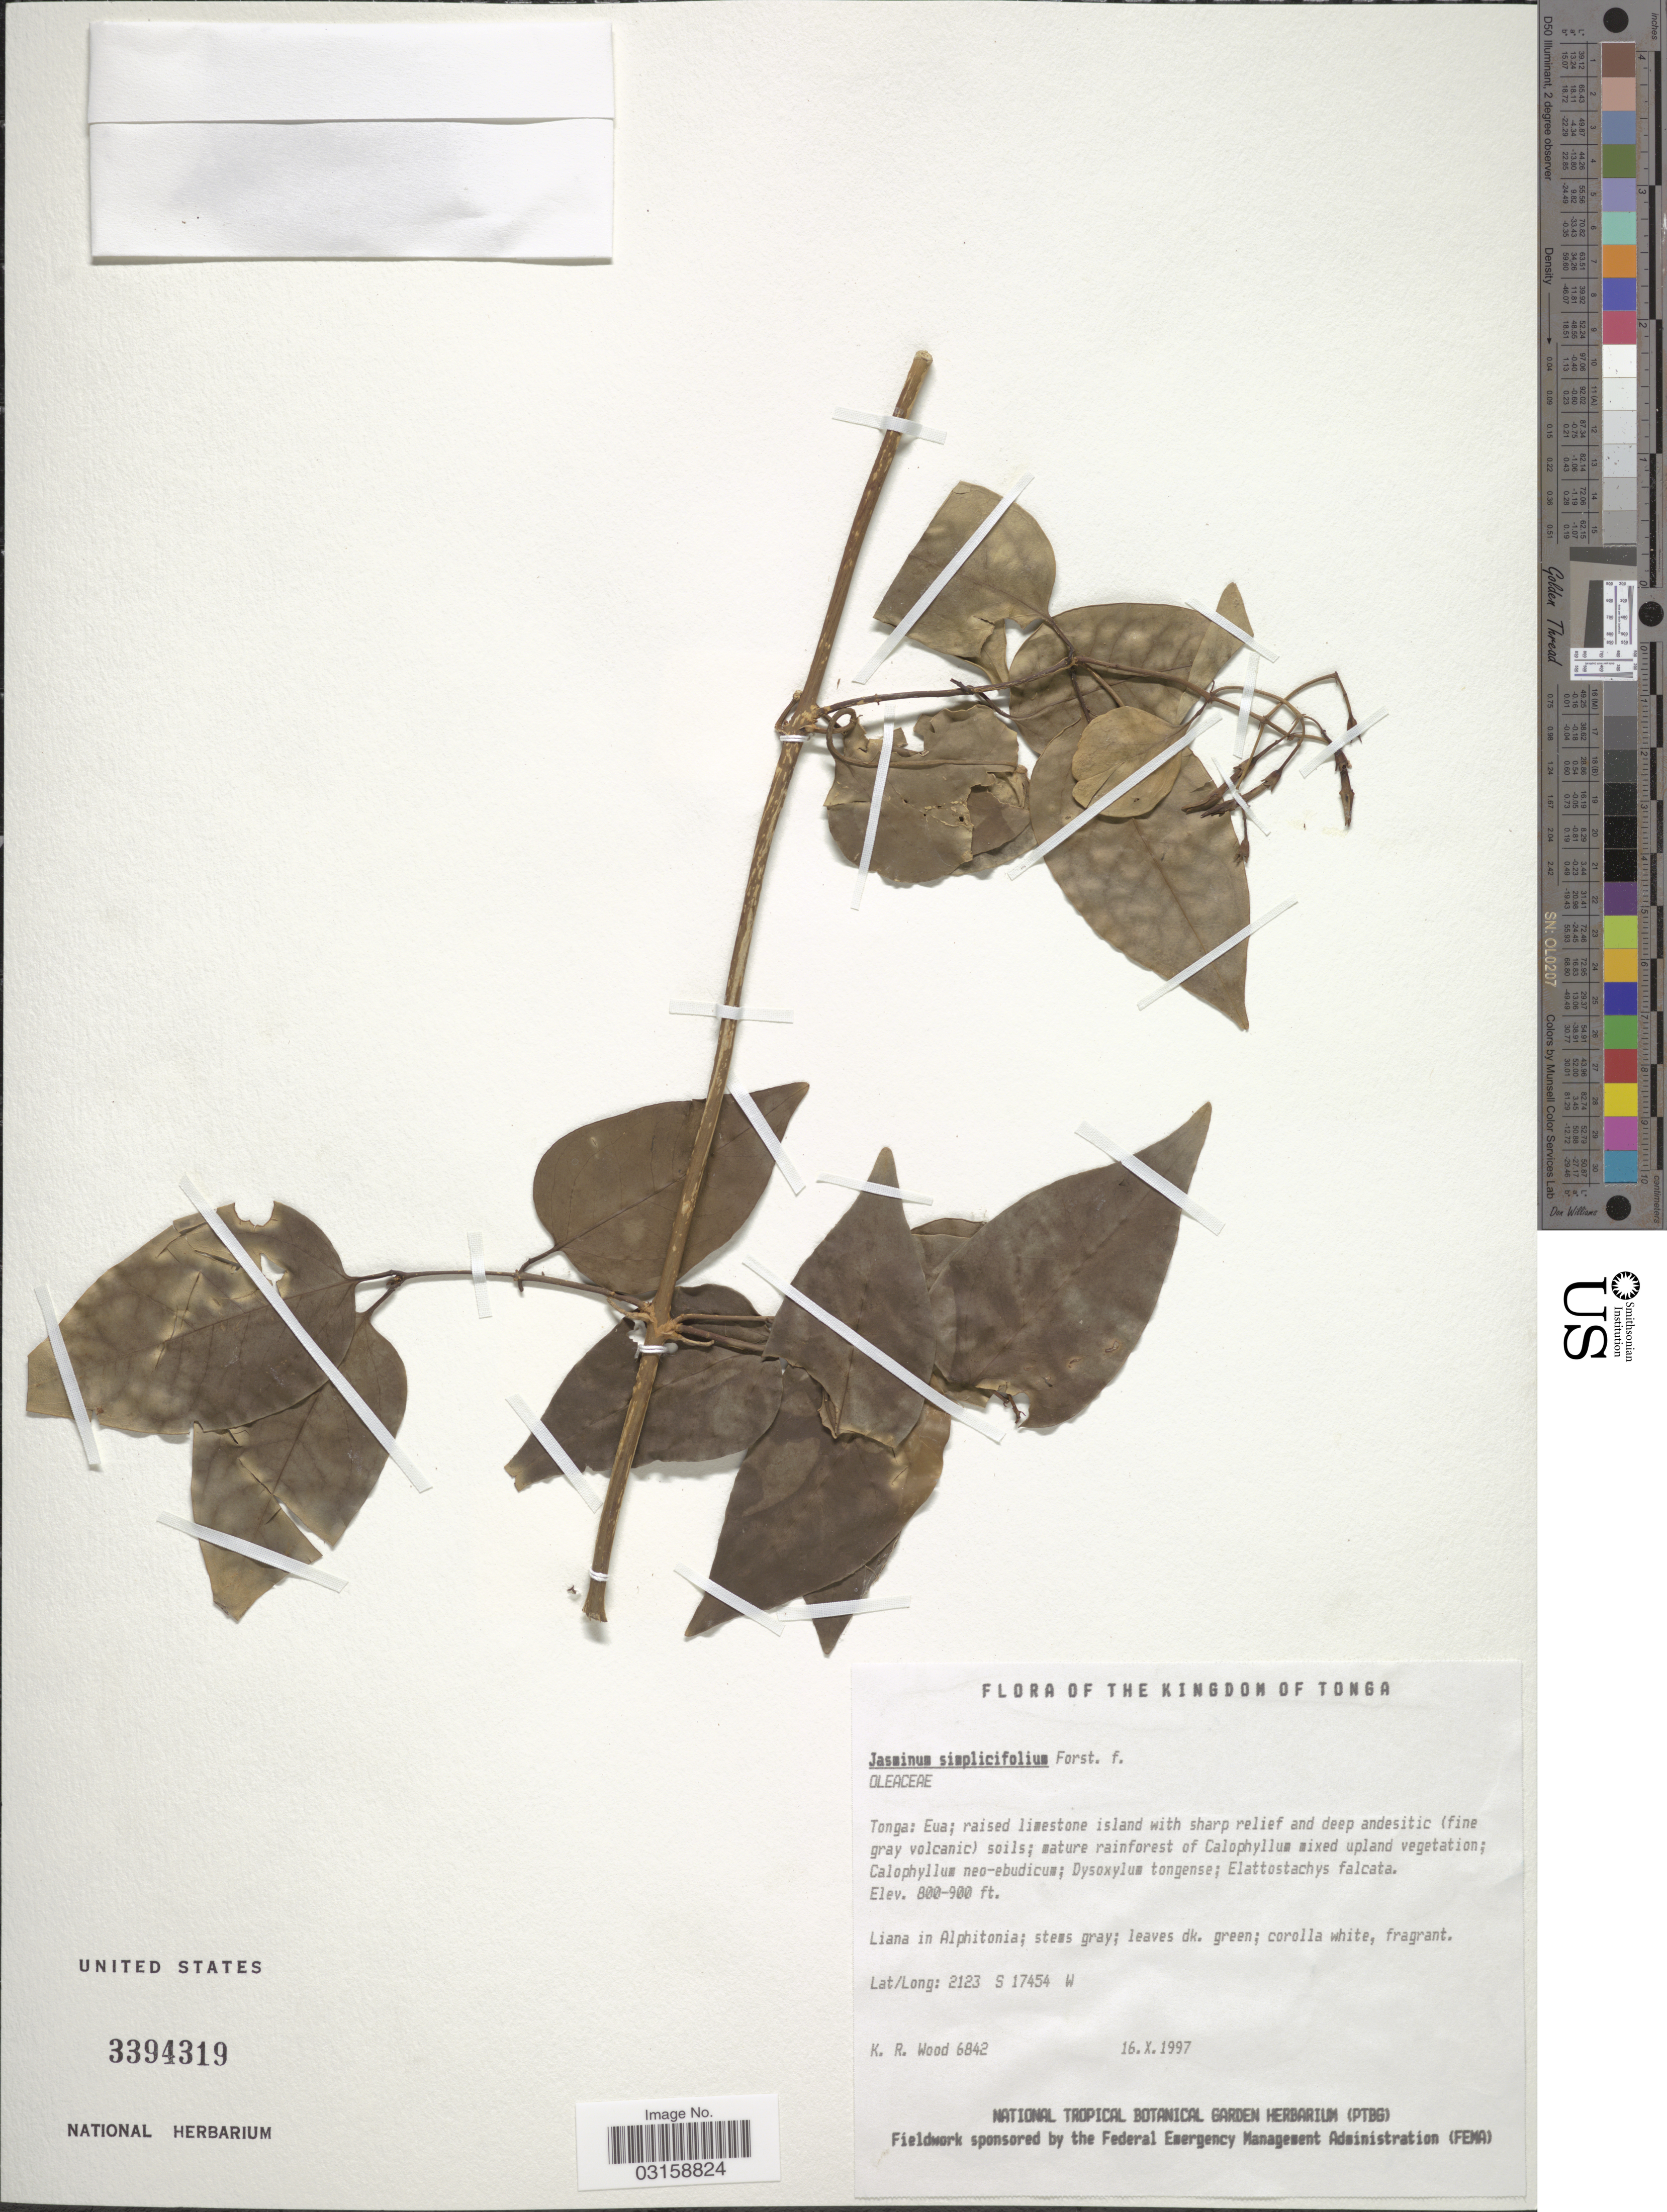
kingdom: Plantae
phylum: Tracheophyta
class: Magnoliopsida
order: Lamiales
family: Oleaceae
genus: Jasminum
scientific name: Jasminum simplicifolium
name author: G. Forst.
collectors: K. R. Wood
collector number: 6842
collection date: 1997-10-16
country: Tonga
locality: Eua.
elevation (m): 244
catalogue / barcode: US 3394319